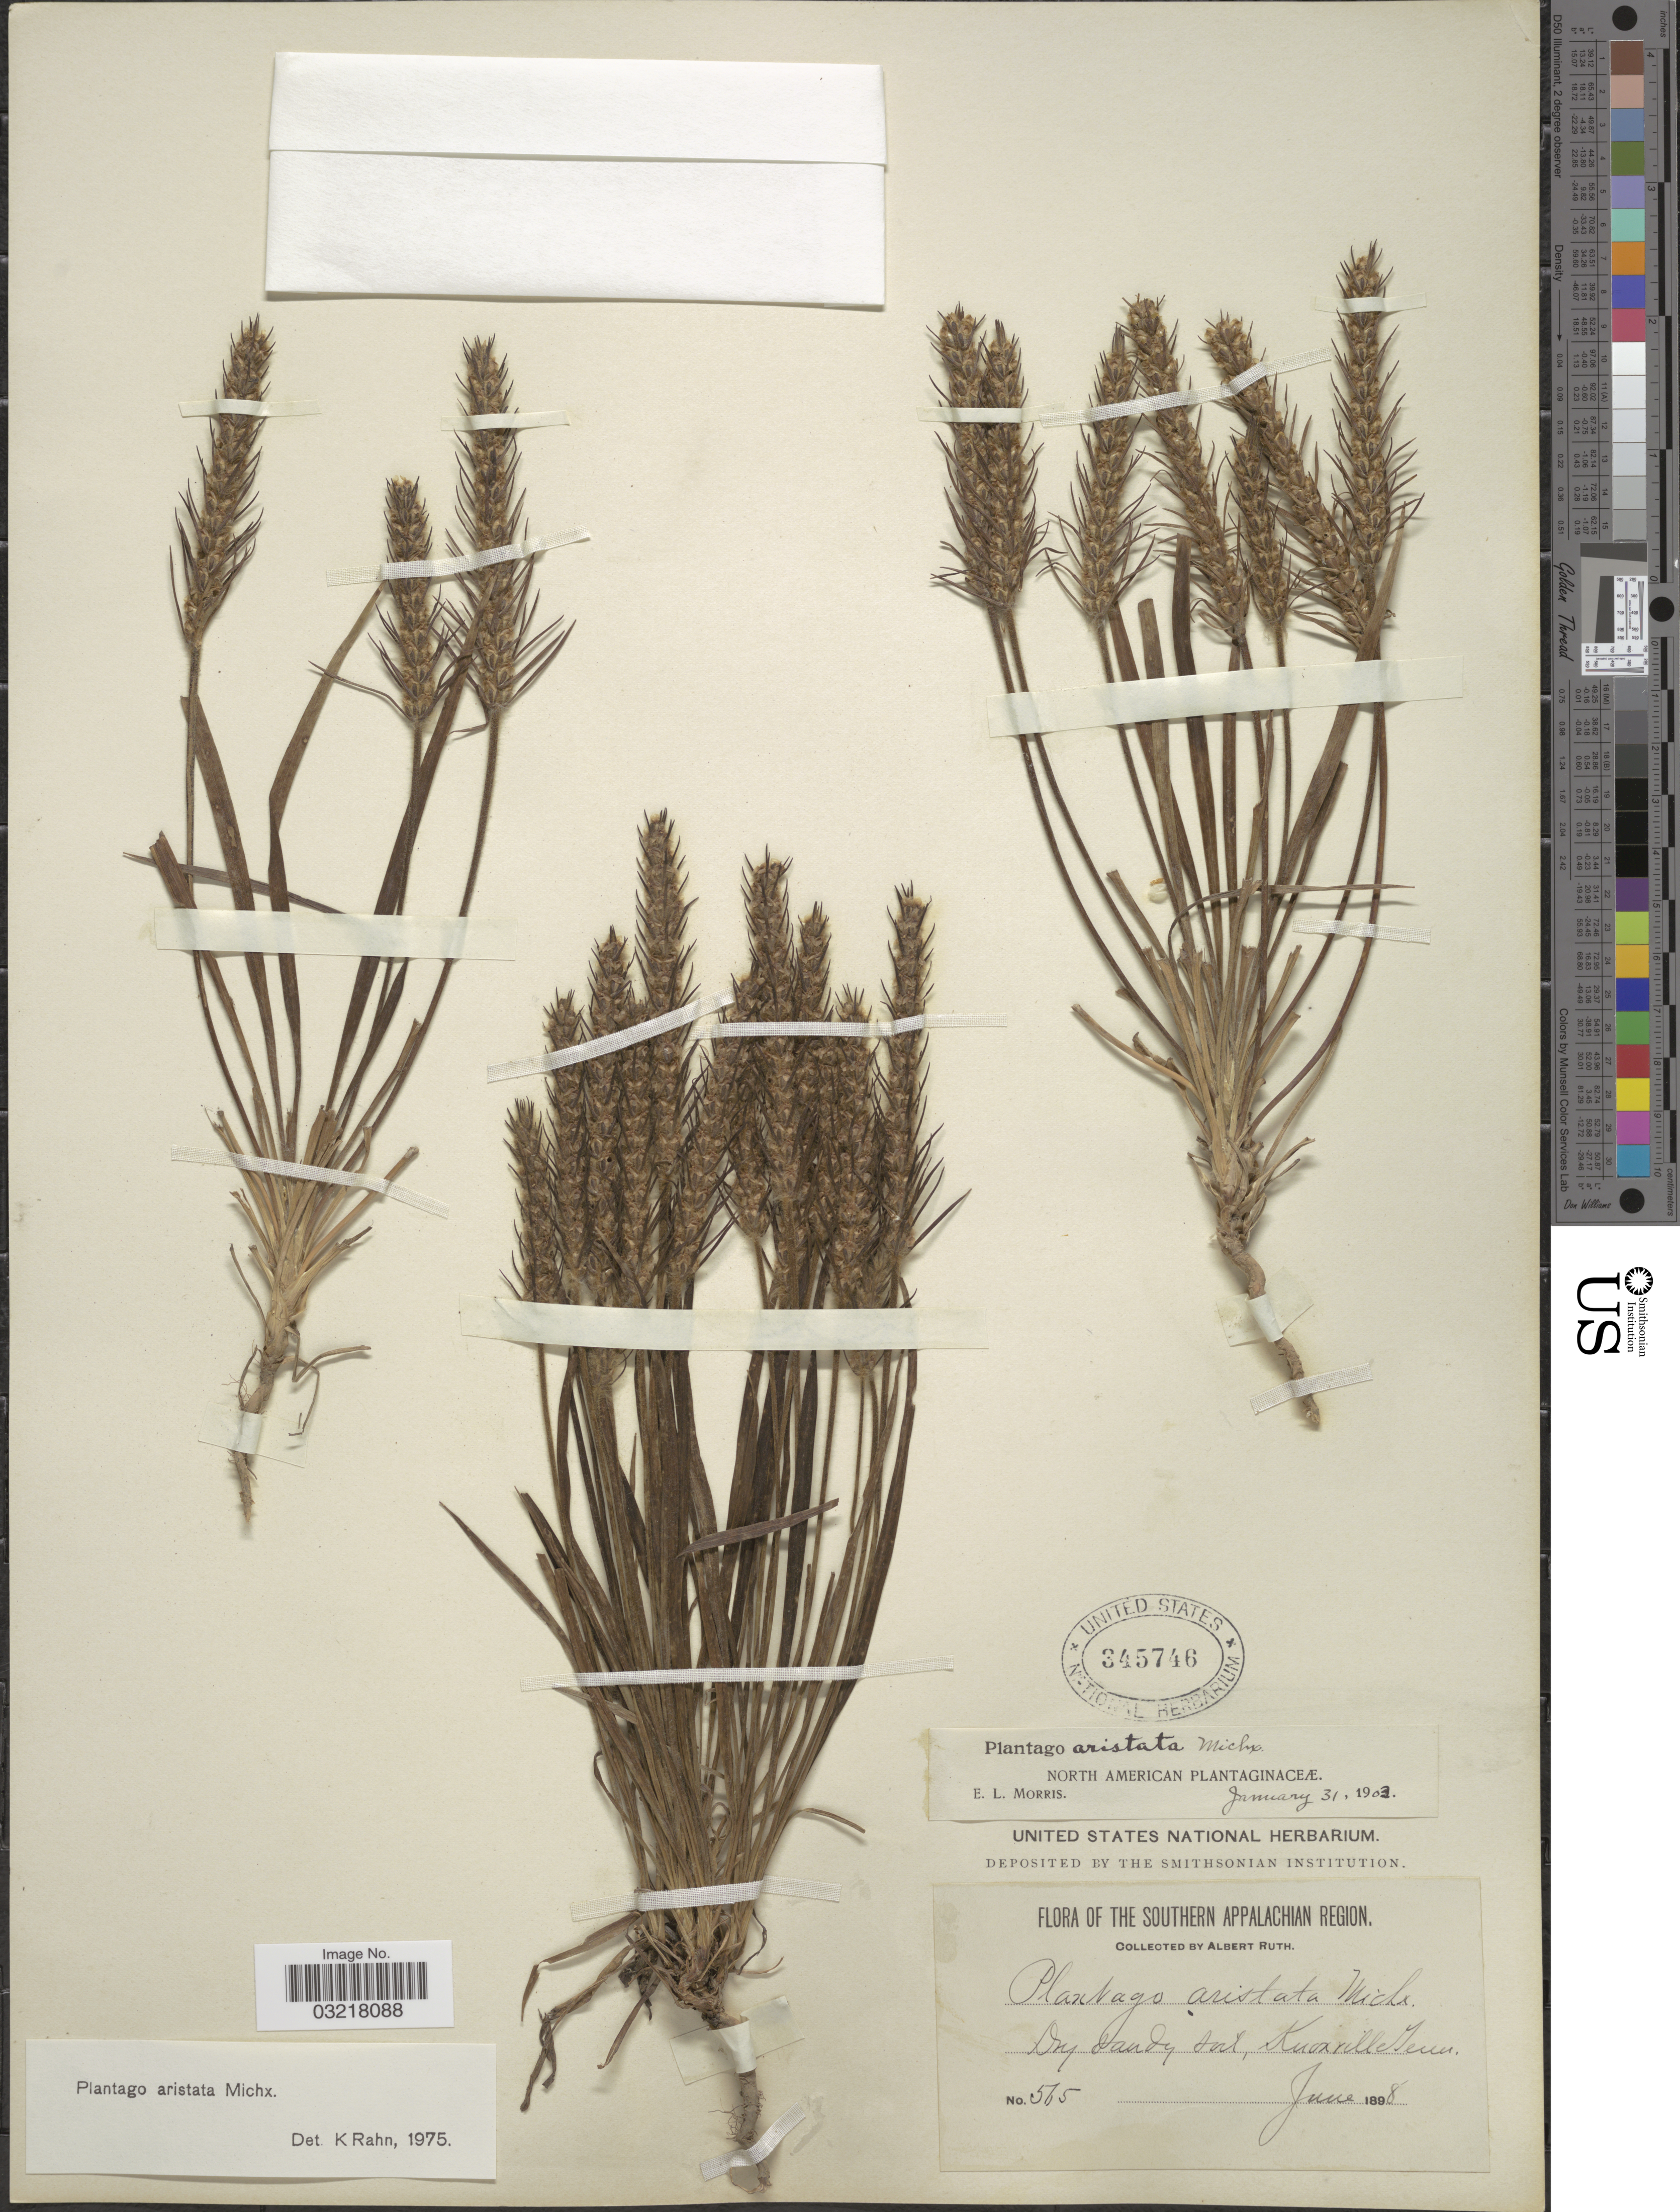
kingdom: Plantae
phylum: Tracheophyta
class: Magnoliopsida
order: Lamiales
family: Plantaginaceae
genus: Plantago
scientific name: Plantago aristata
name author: Michx.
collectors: A. Ruth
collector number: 565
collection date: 1898-06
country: United States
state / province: Tennessee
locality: The Southern Appalachian Region. Dry sandy soil, Knoxville.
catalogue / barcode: US 345746